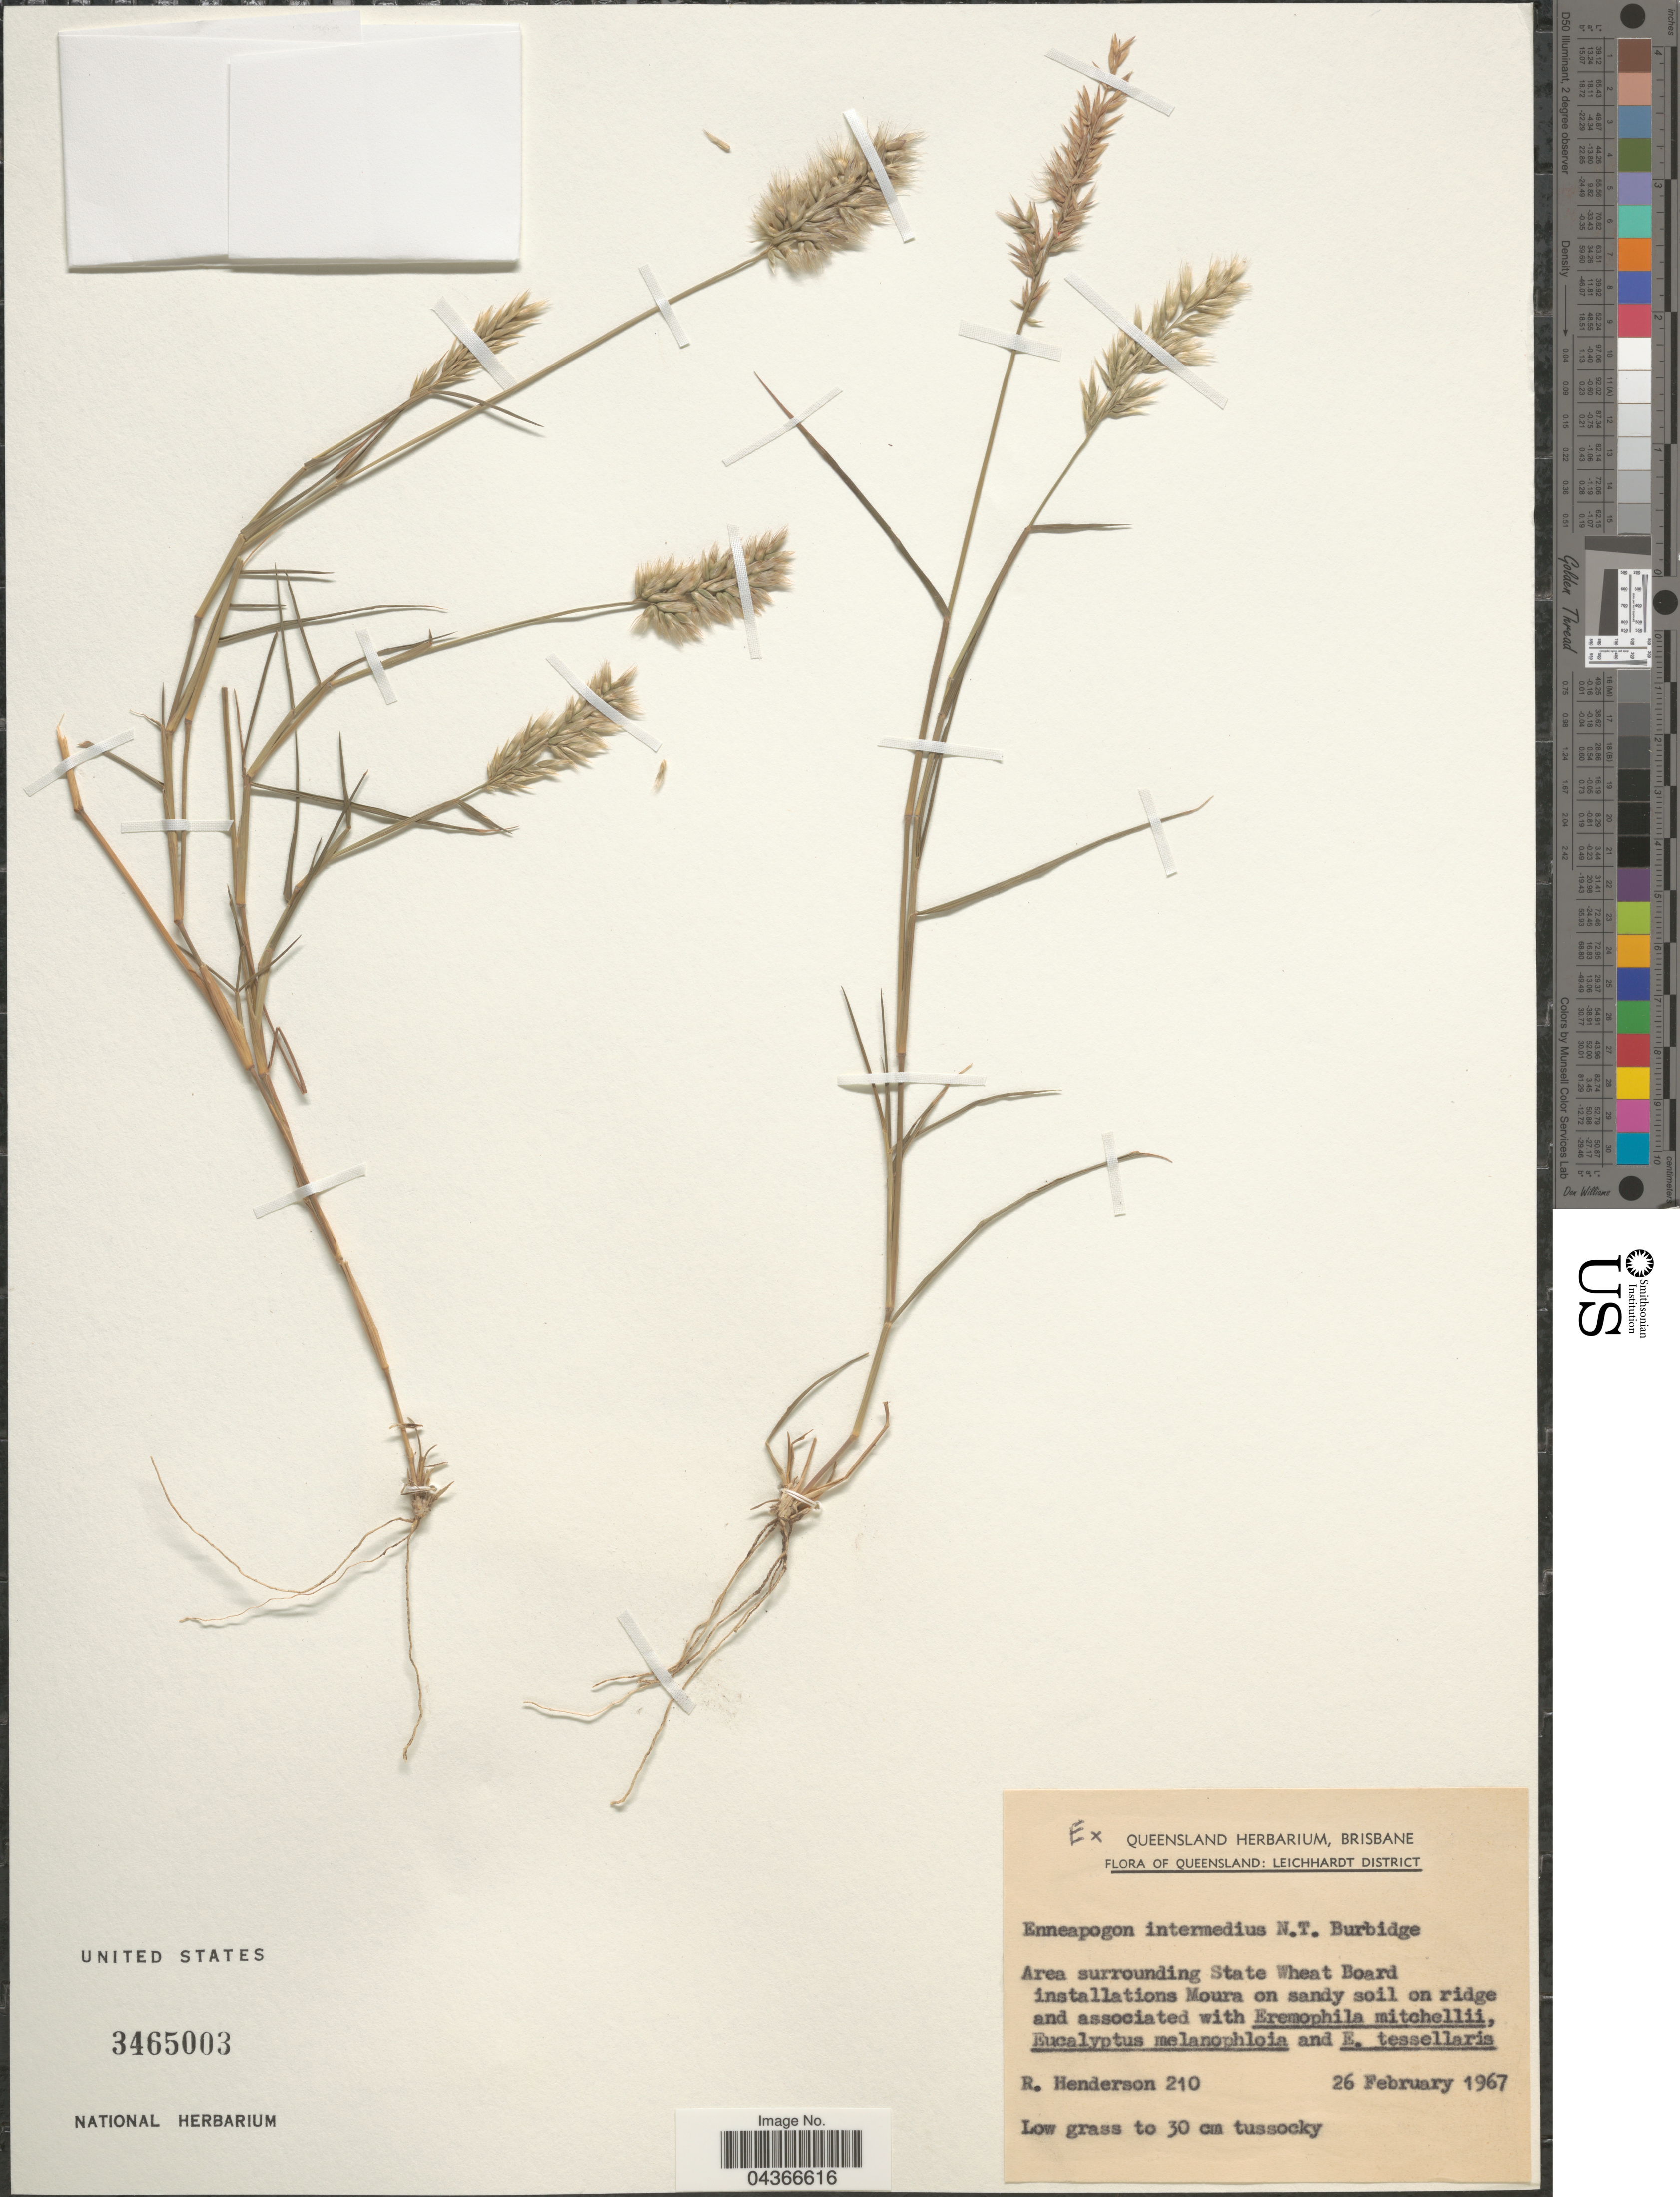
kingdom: Plantae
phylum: Tracheophyta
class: Liliopsida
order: Poales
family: Poaceae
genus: Enneapogon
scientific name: Enneapogon intermedius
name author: N.T. Burb.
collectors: R. Henderson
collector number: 210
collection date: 1967-02-26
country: Australia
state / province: Queensland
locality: Leichhardt District. Area surrounding State Wheat Board.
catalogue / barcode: US 3465003